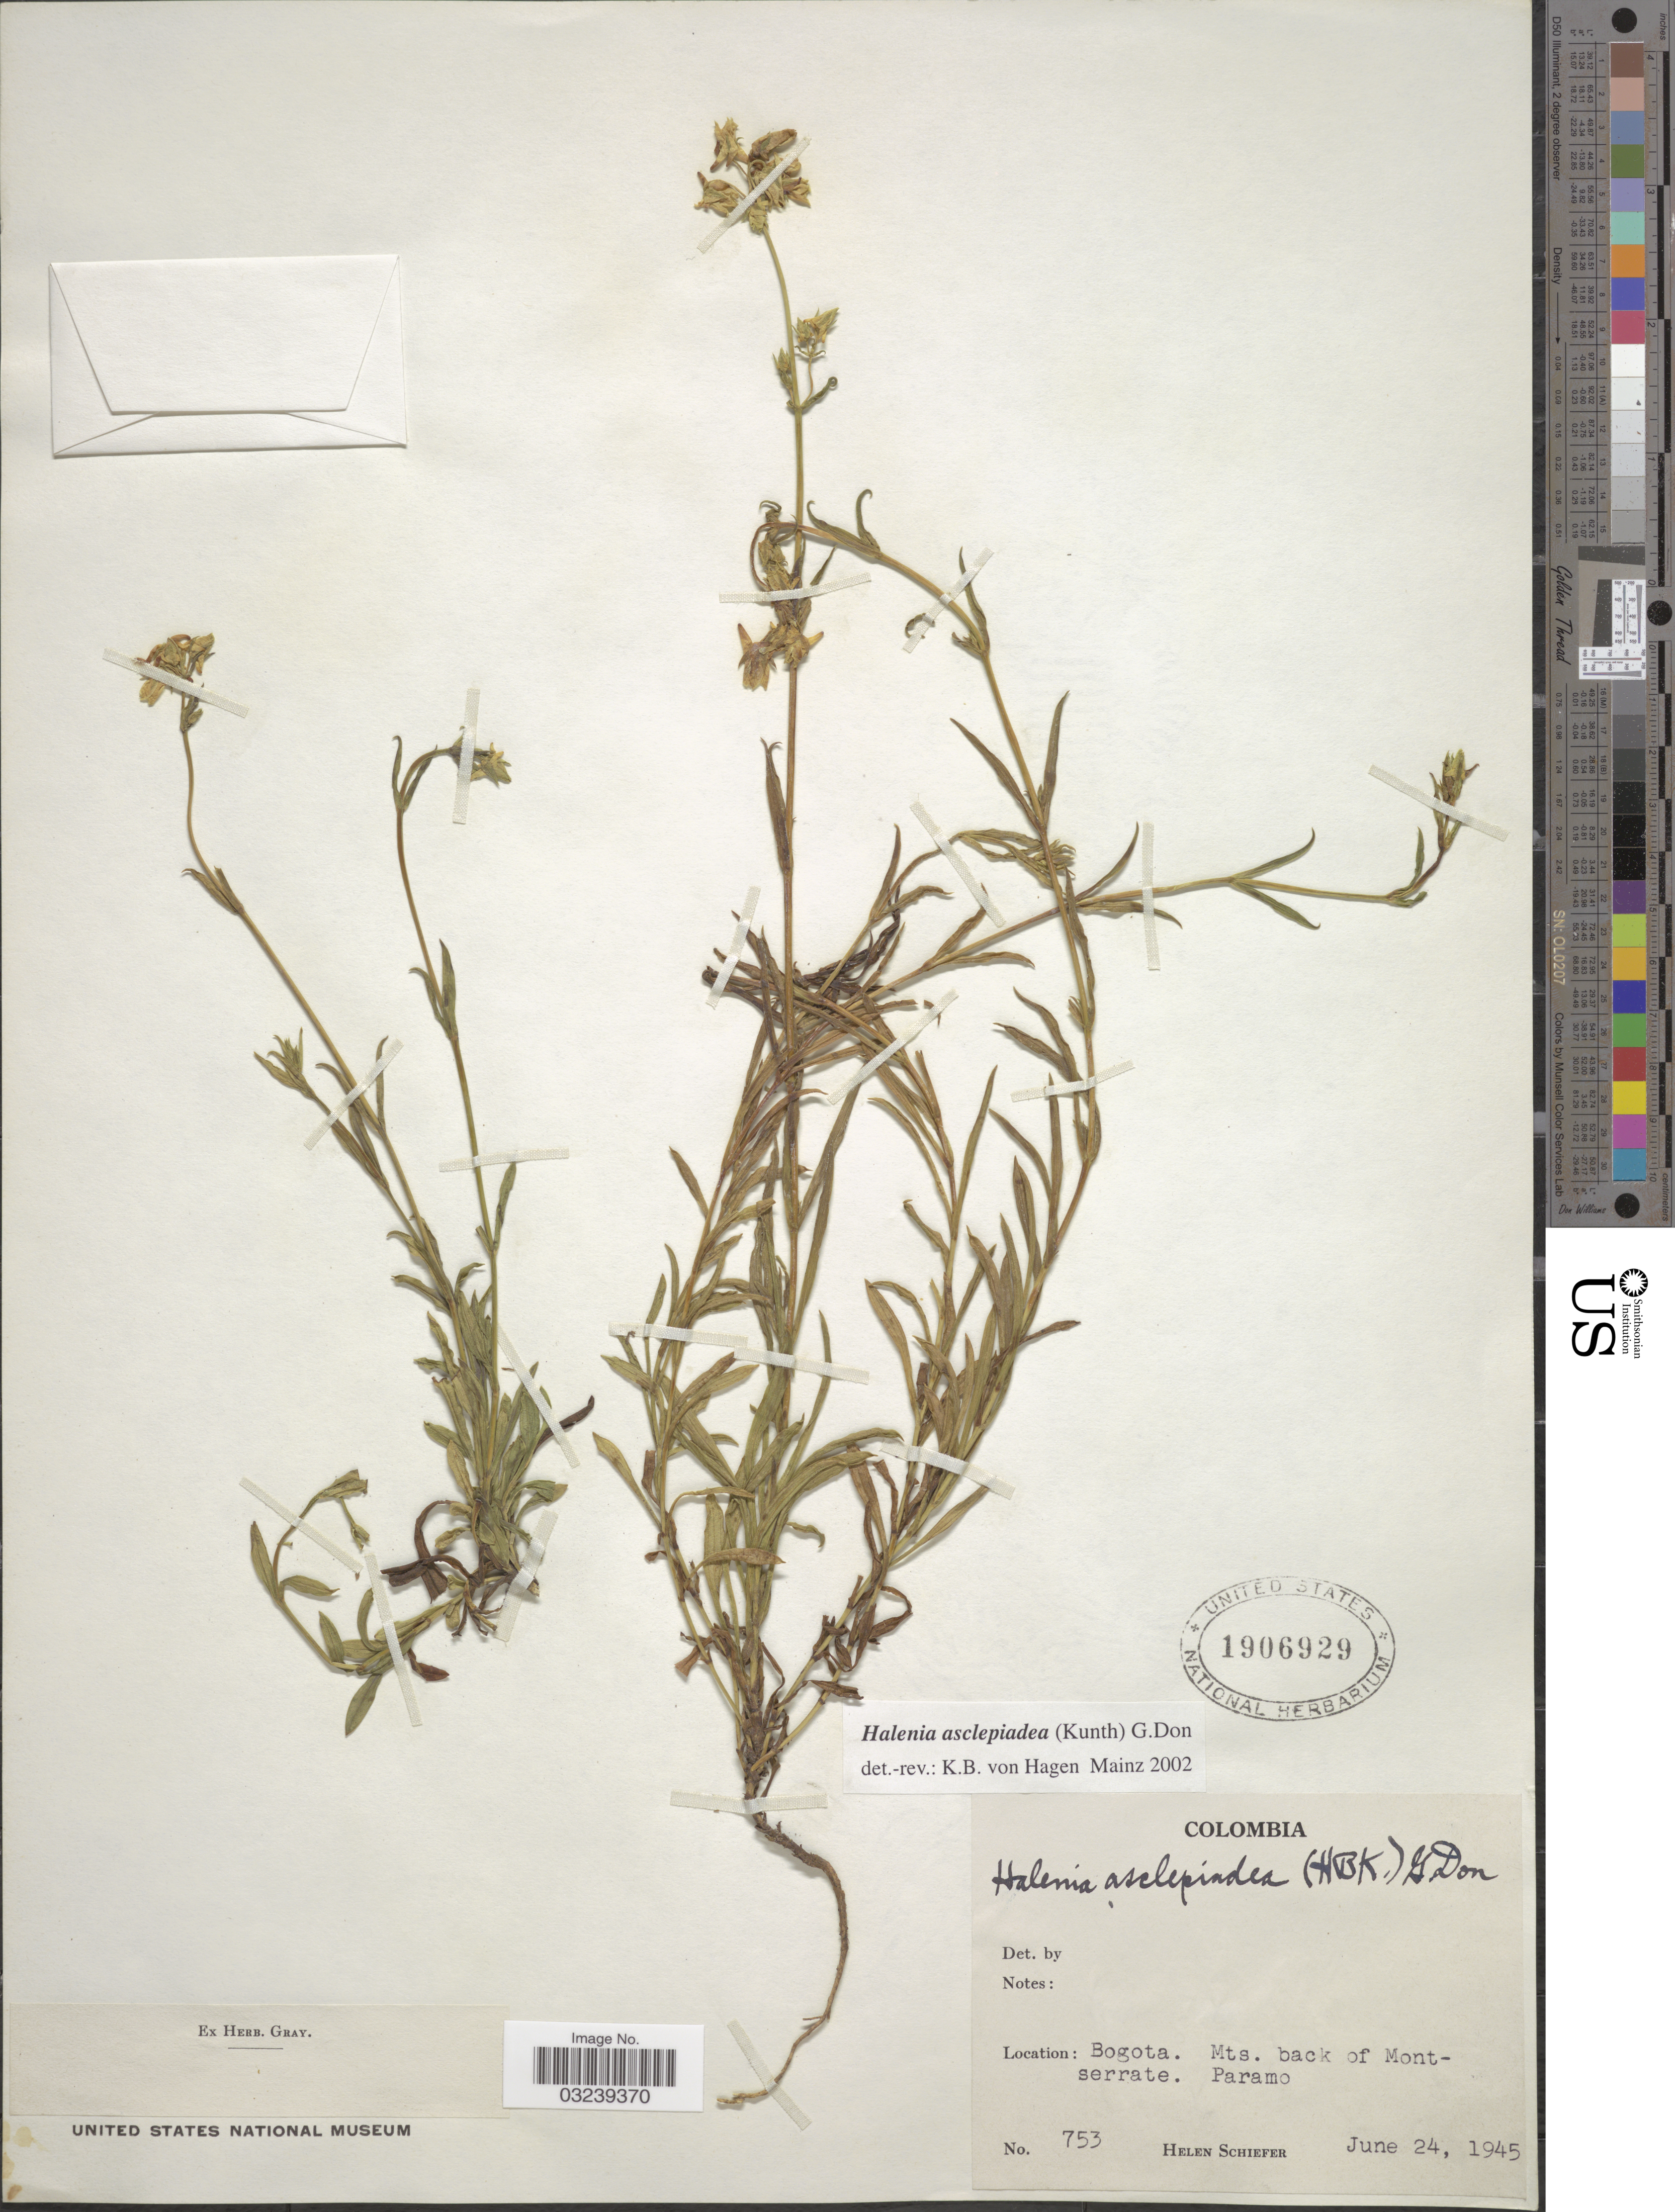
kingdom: Plantae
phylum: Tracheophyta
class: Magnoliopsida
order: Gentianales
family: Gentianaceae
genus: Halenia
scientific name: Halenia asclepiadea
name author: (Kunth) G. Don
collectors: H. Schiefer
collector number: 753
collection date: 1945-06-24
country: Colombia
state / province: Bogota D.C.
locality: Bogota. Mts. back of Montserrate. Paramo.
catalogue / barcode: US 1906929